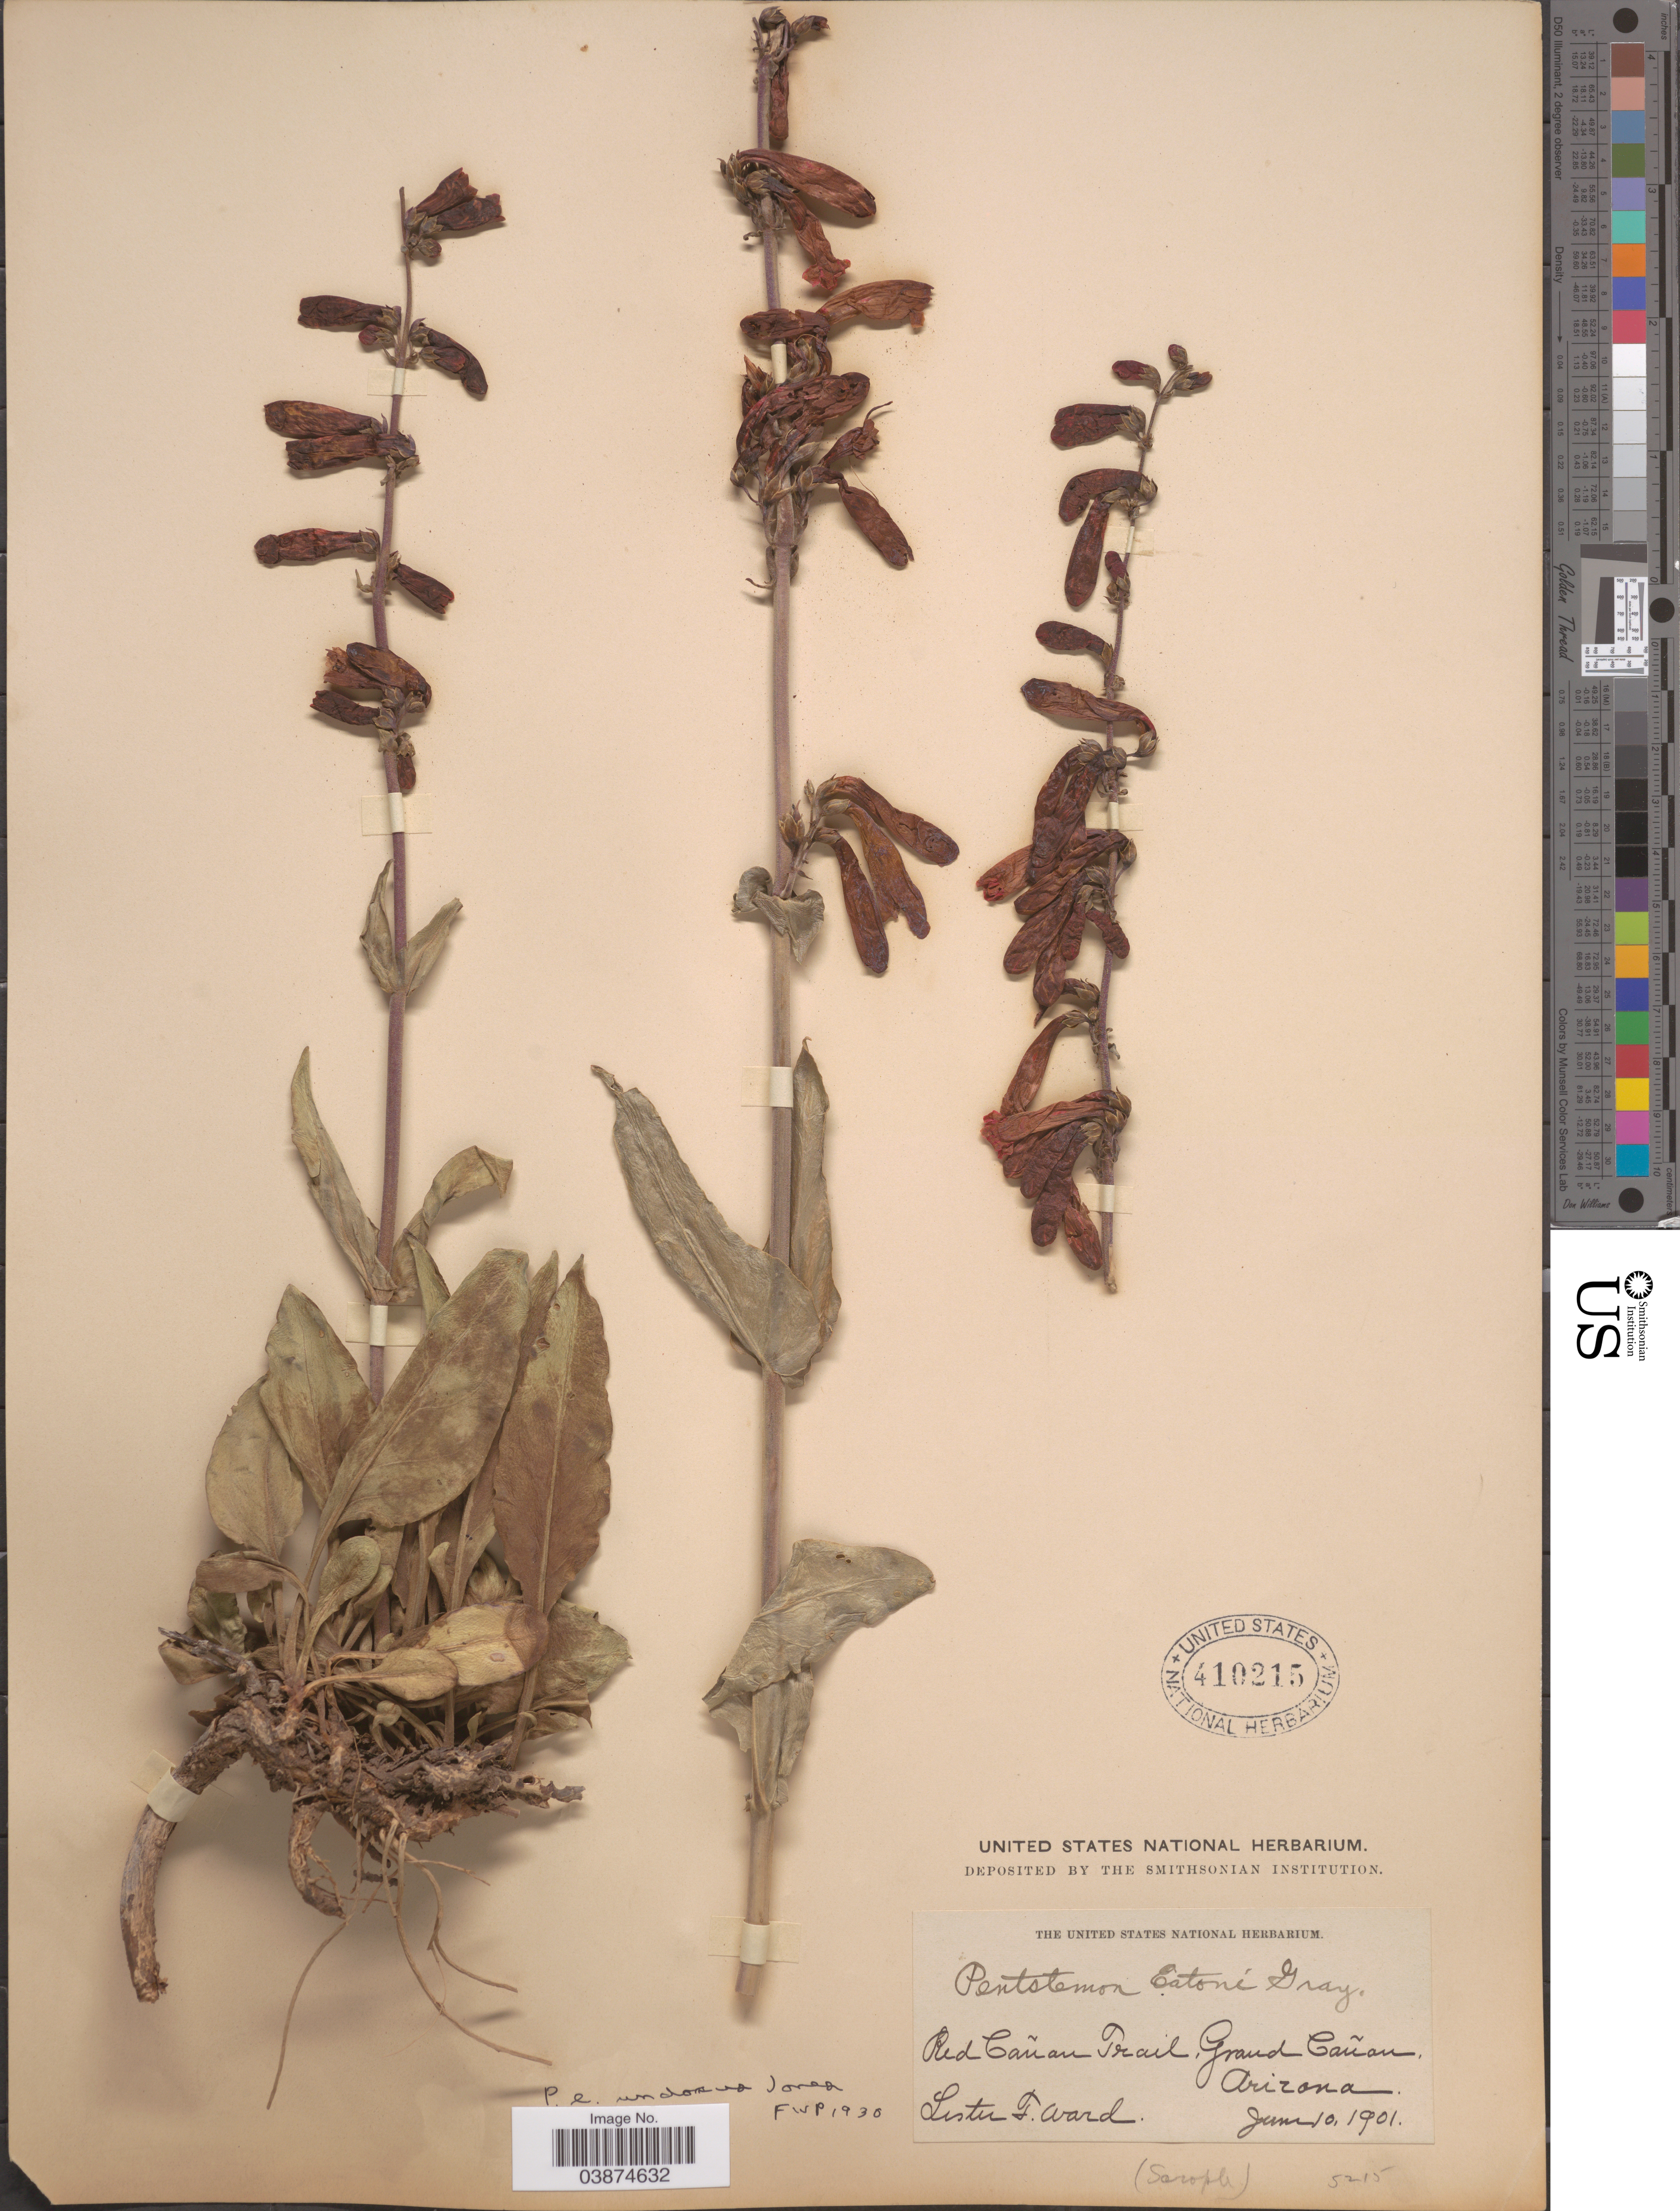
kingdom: Plantae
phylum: Tracheophyta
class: Magnoliopsida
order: Lamiales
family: Plantaginaceae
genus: Penstemon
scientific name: Penstemon eatonii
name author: A. Gray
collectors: L. F. Ward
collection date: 1901-06-10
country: United States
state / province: Arizona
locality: Red Cañon Trail, Grand Cañon.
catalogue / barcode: US 410215